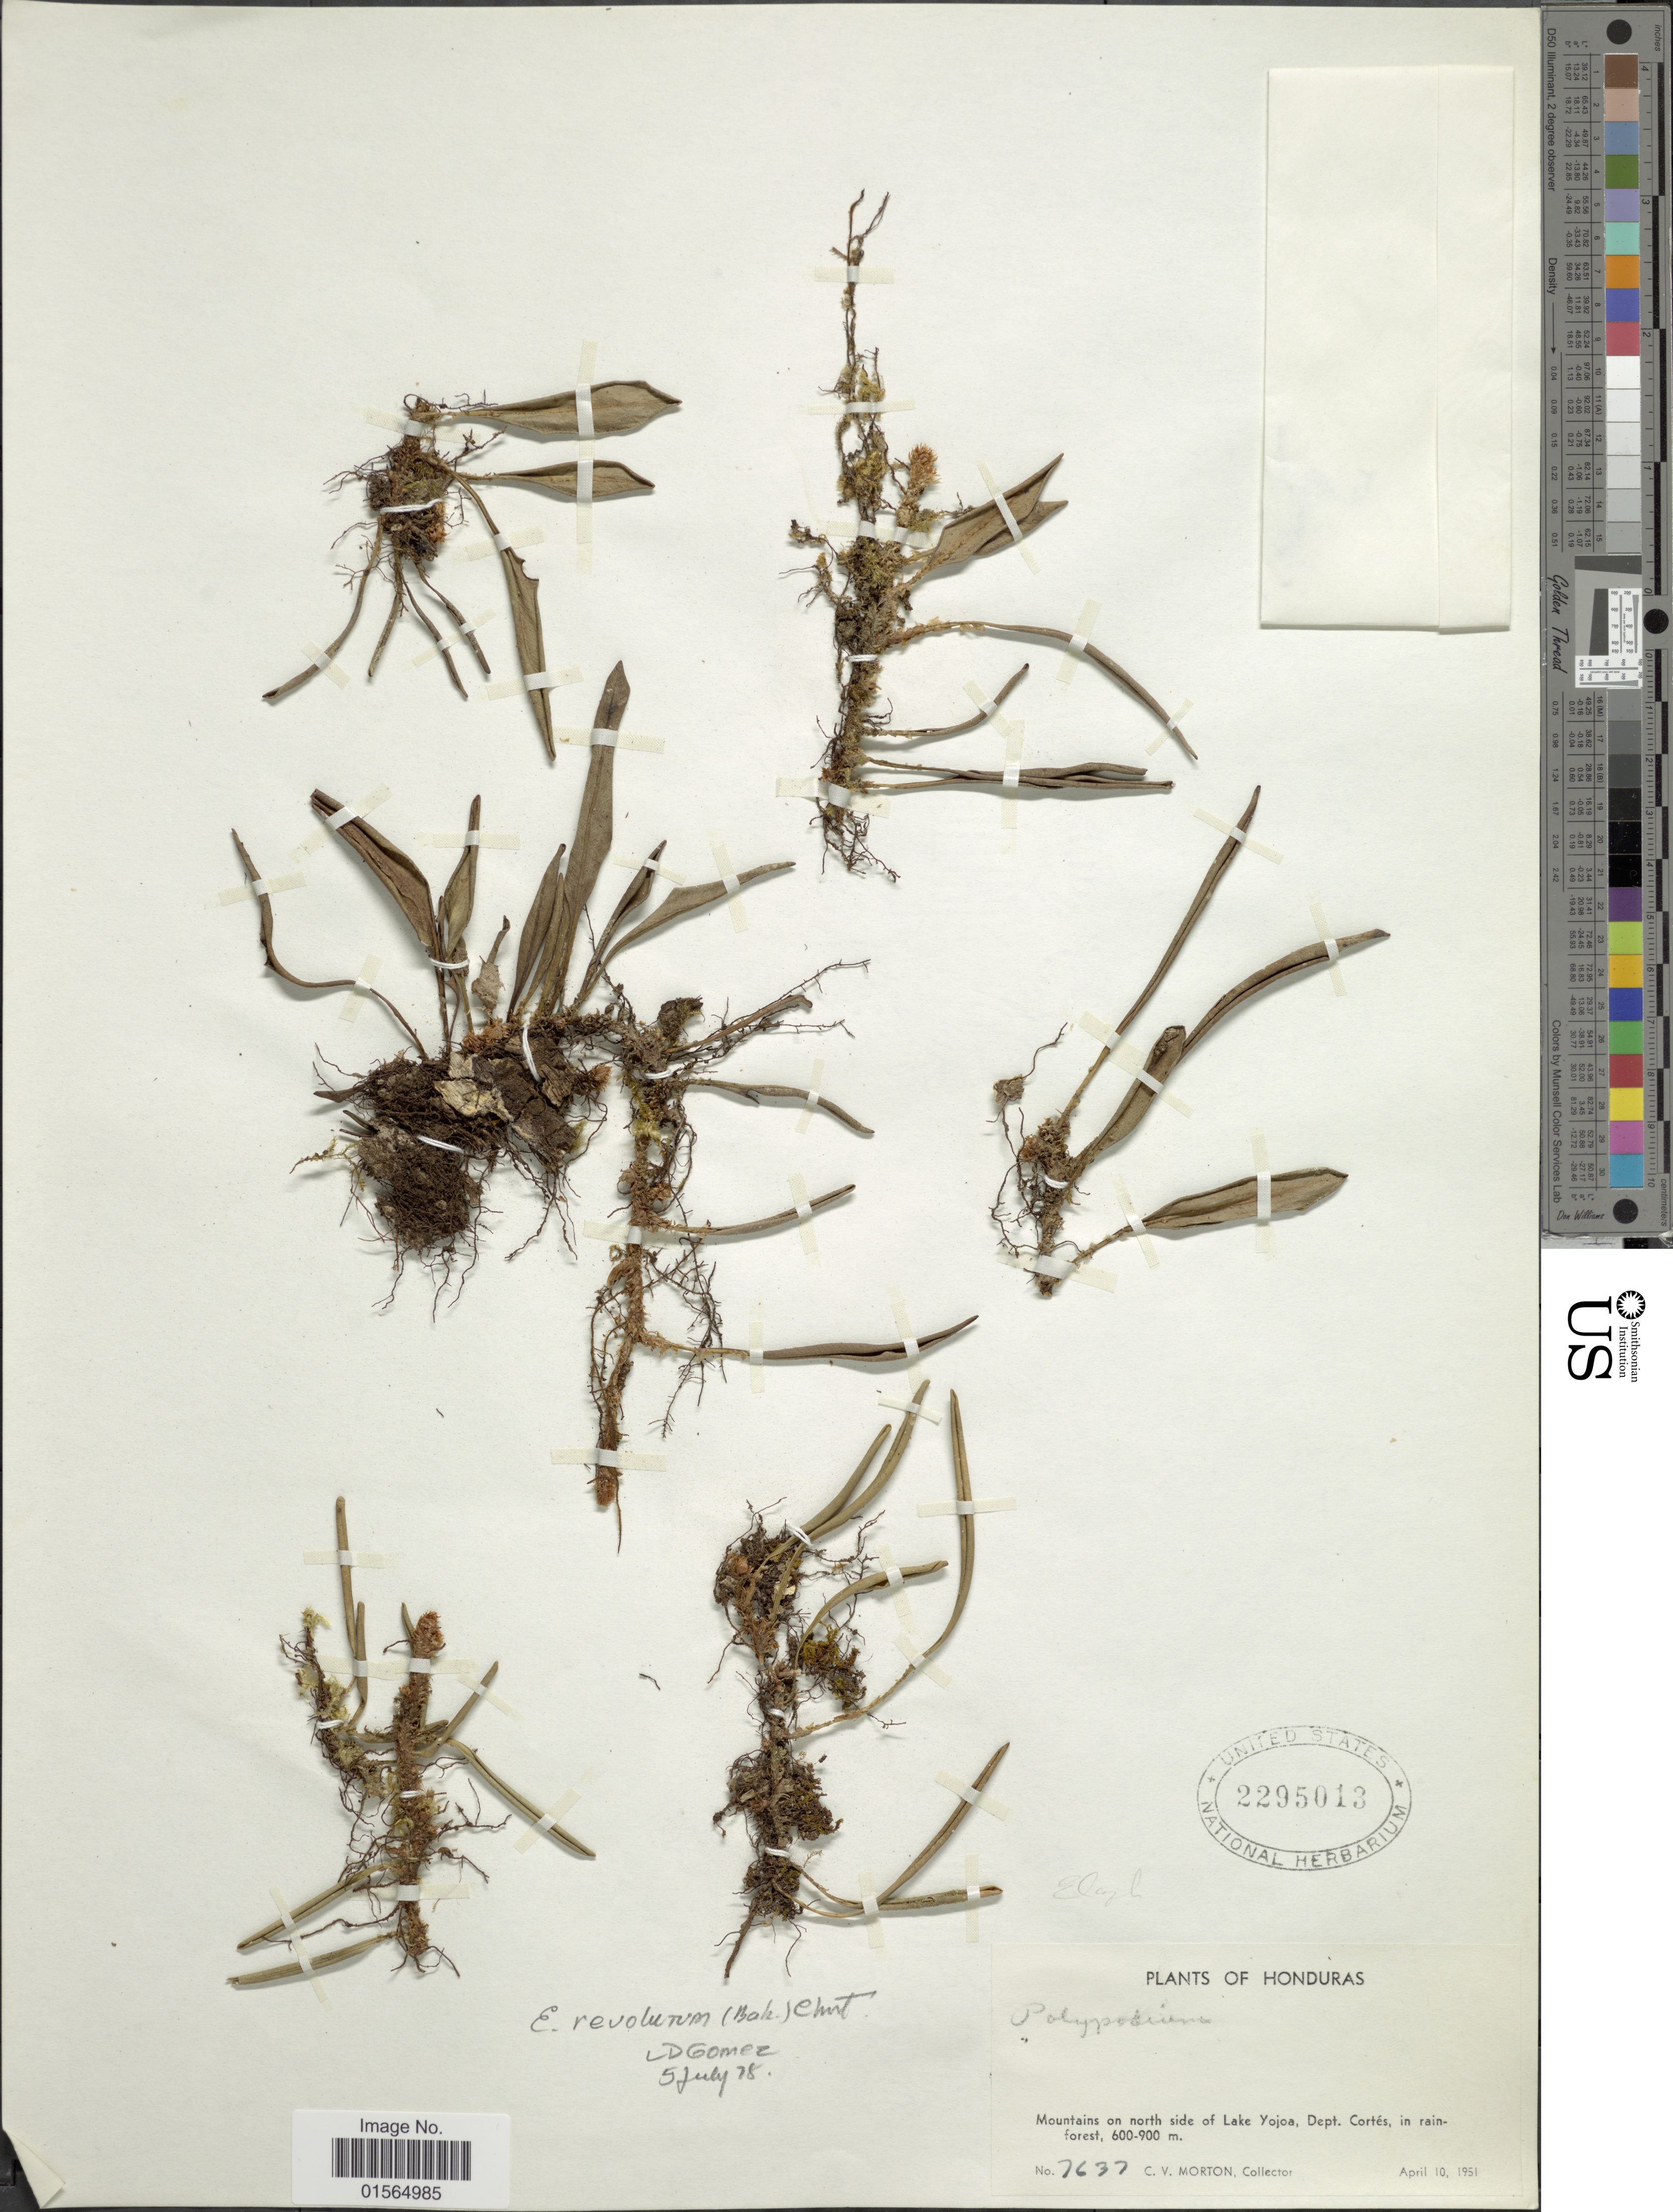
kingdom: Plantae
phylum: Tracheophyta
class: Polypodiopsida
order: Polypodiales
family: Dryopteridaceae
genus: Elaphoglossum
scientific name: Elaphoglossum revolutum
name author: (Liebm.) T. Moore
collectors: C. V. Morton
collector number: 7637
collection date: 1951-04-10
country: Honduras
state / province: Cortés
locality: Mountains on north side of Lake Yojoa, in rain forest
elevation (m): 600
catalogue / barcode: US 2295013